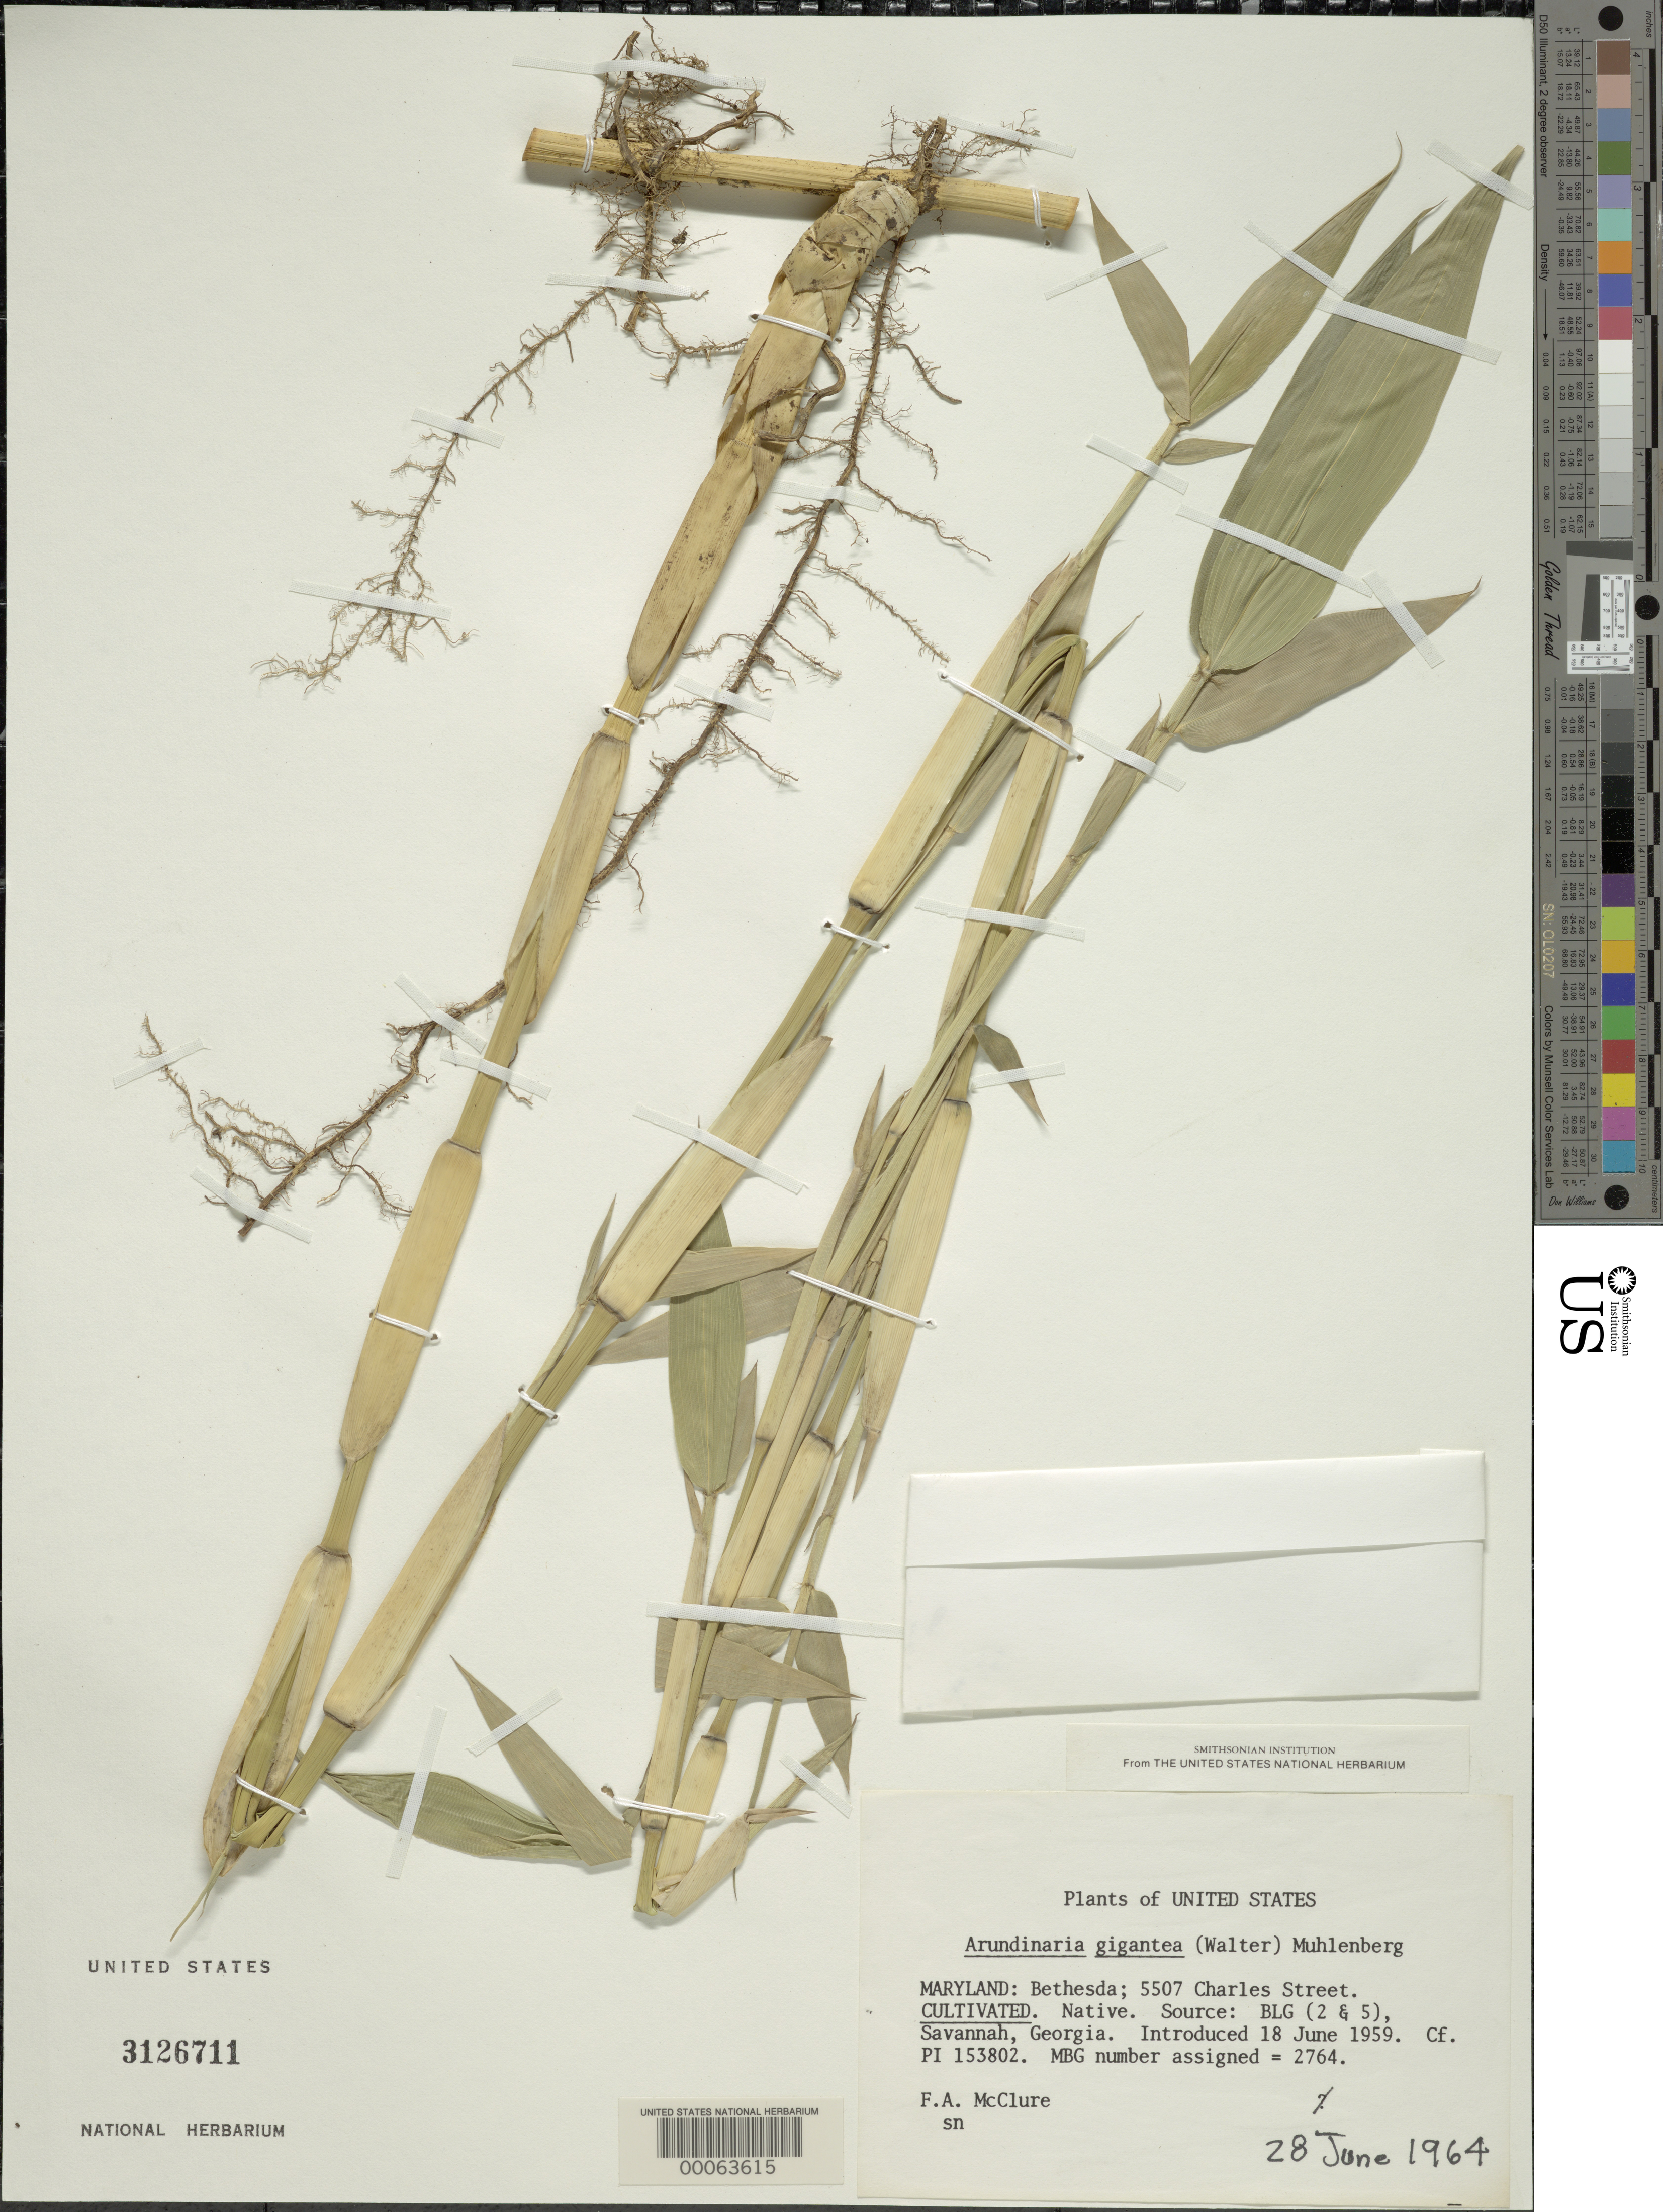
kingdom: Plantae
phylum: Tracheophyta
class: Liliopsida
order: Poales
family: Poaceae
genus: Arundinaria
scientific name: Arundinaria gigantea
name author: (Walter) Muhl.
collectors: F. A. McClure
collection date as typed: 28 Jun 1964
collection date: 1964-06-28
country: United States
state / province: Maryland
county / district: Montgomery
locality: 5507 Charles Street, Bethesda (McClure's garden)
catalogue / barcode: US 3126711